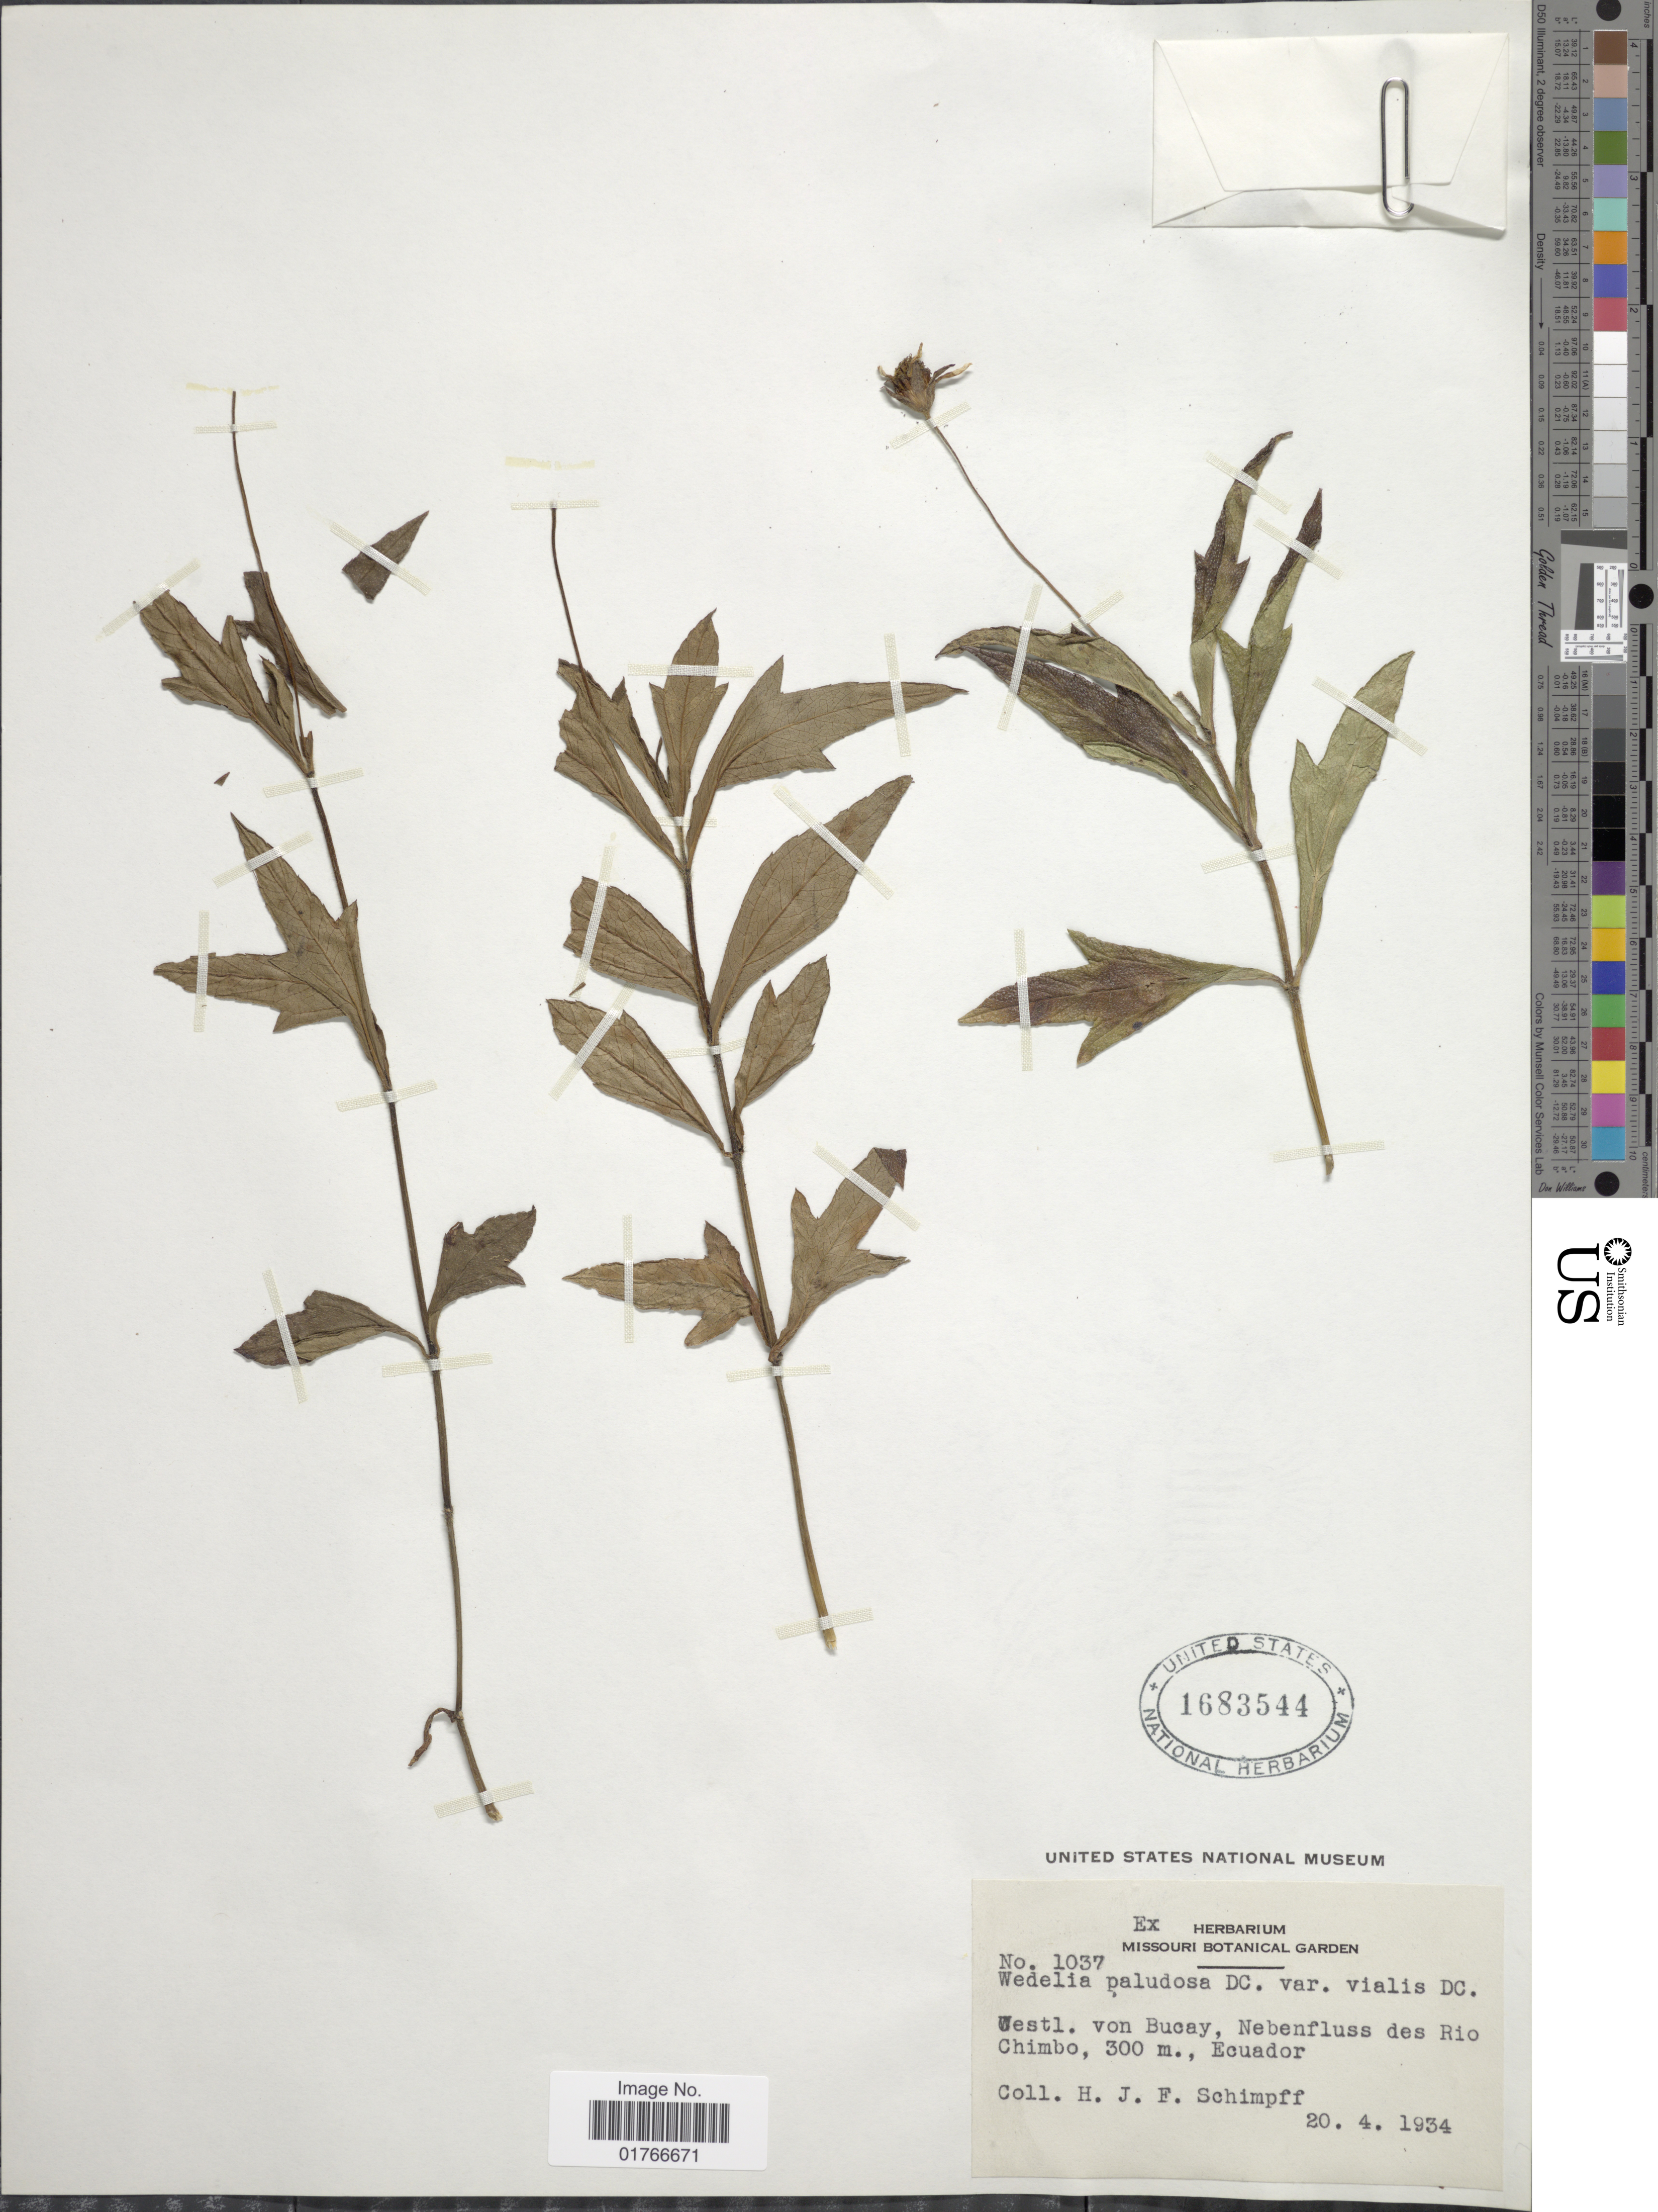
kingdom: Plantae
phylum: Tracheophyta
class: Magnoliopsida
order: Asterales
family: Asteraceae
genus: Sphagneticola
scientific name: Sphagneticola trilobata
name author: (L.) Pruski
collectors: H. Schimpff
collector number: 1037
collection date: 1934-04-20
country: Ecuador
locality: Westl. von Bucay, Nebenfluss des Rio Chimbo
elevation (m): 300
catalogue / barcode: US 1683544